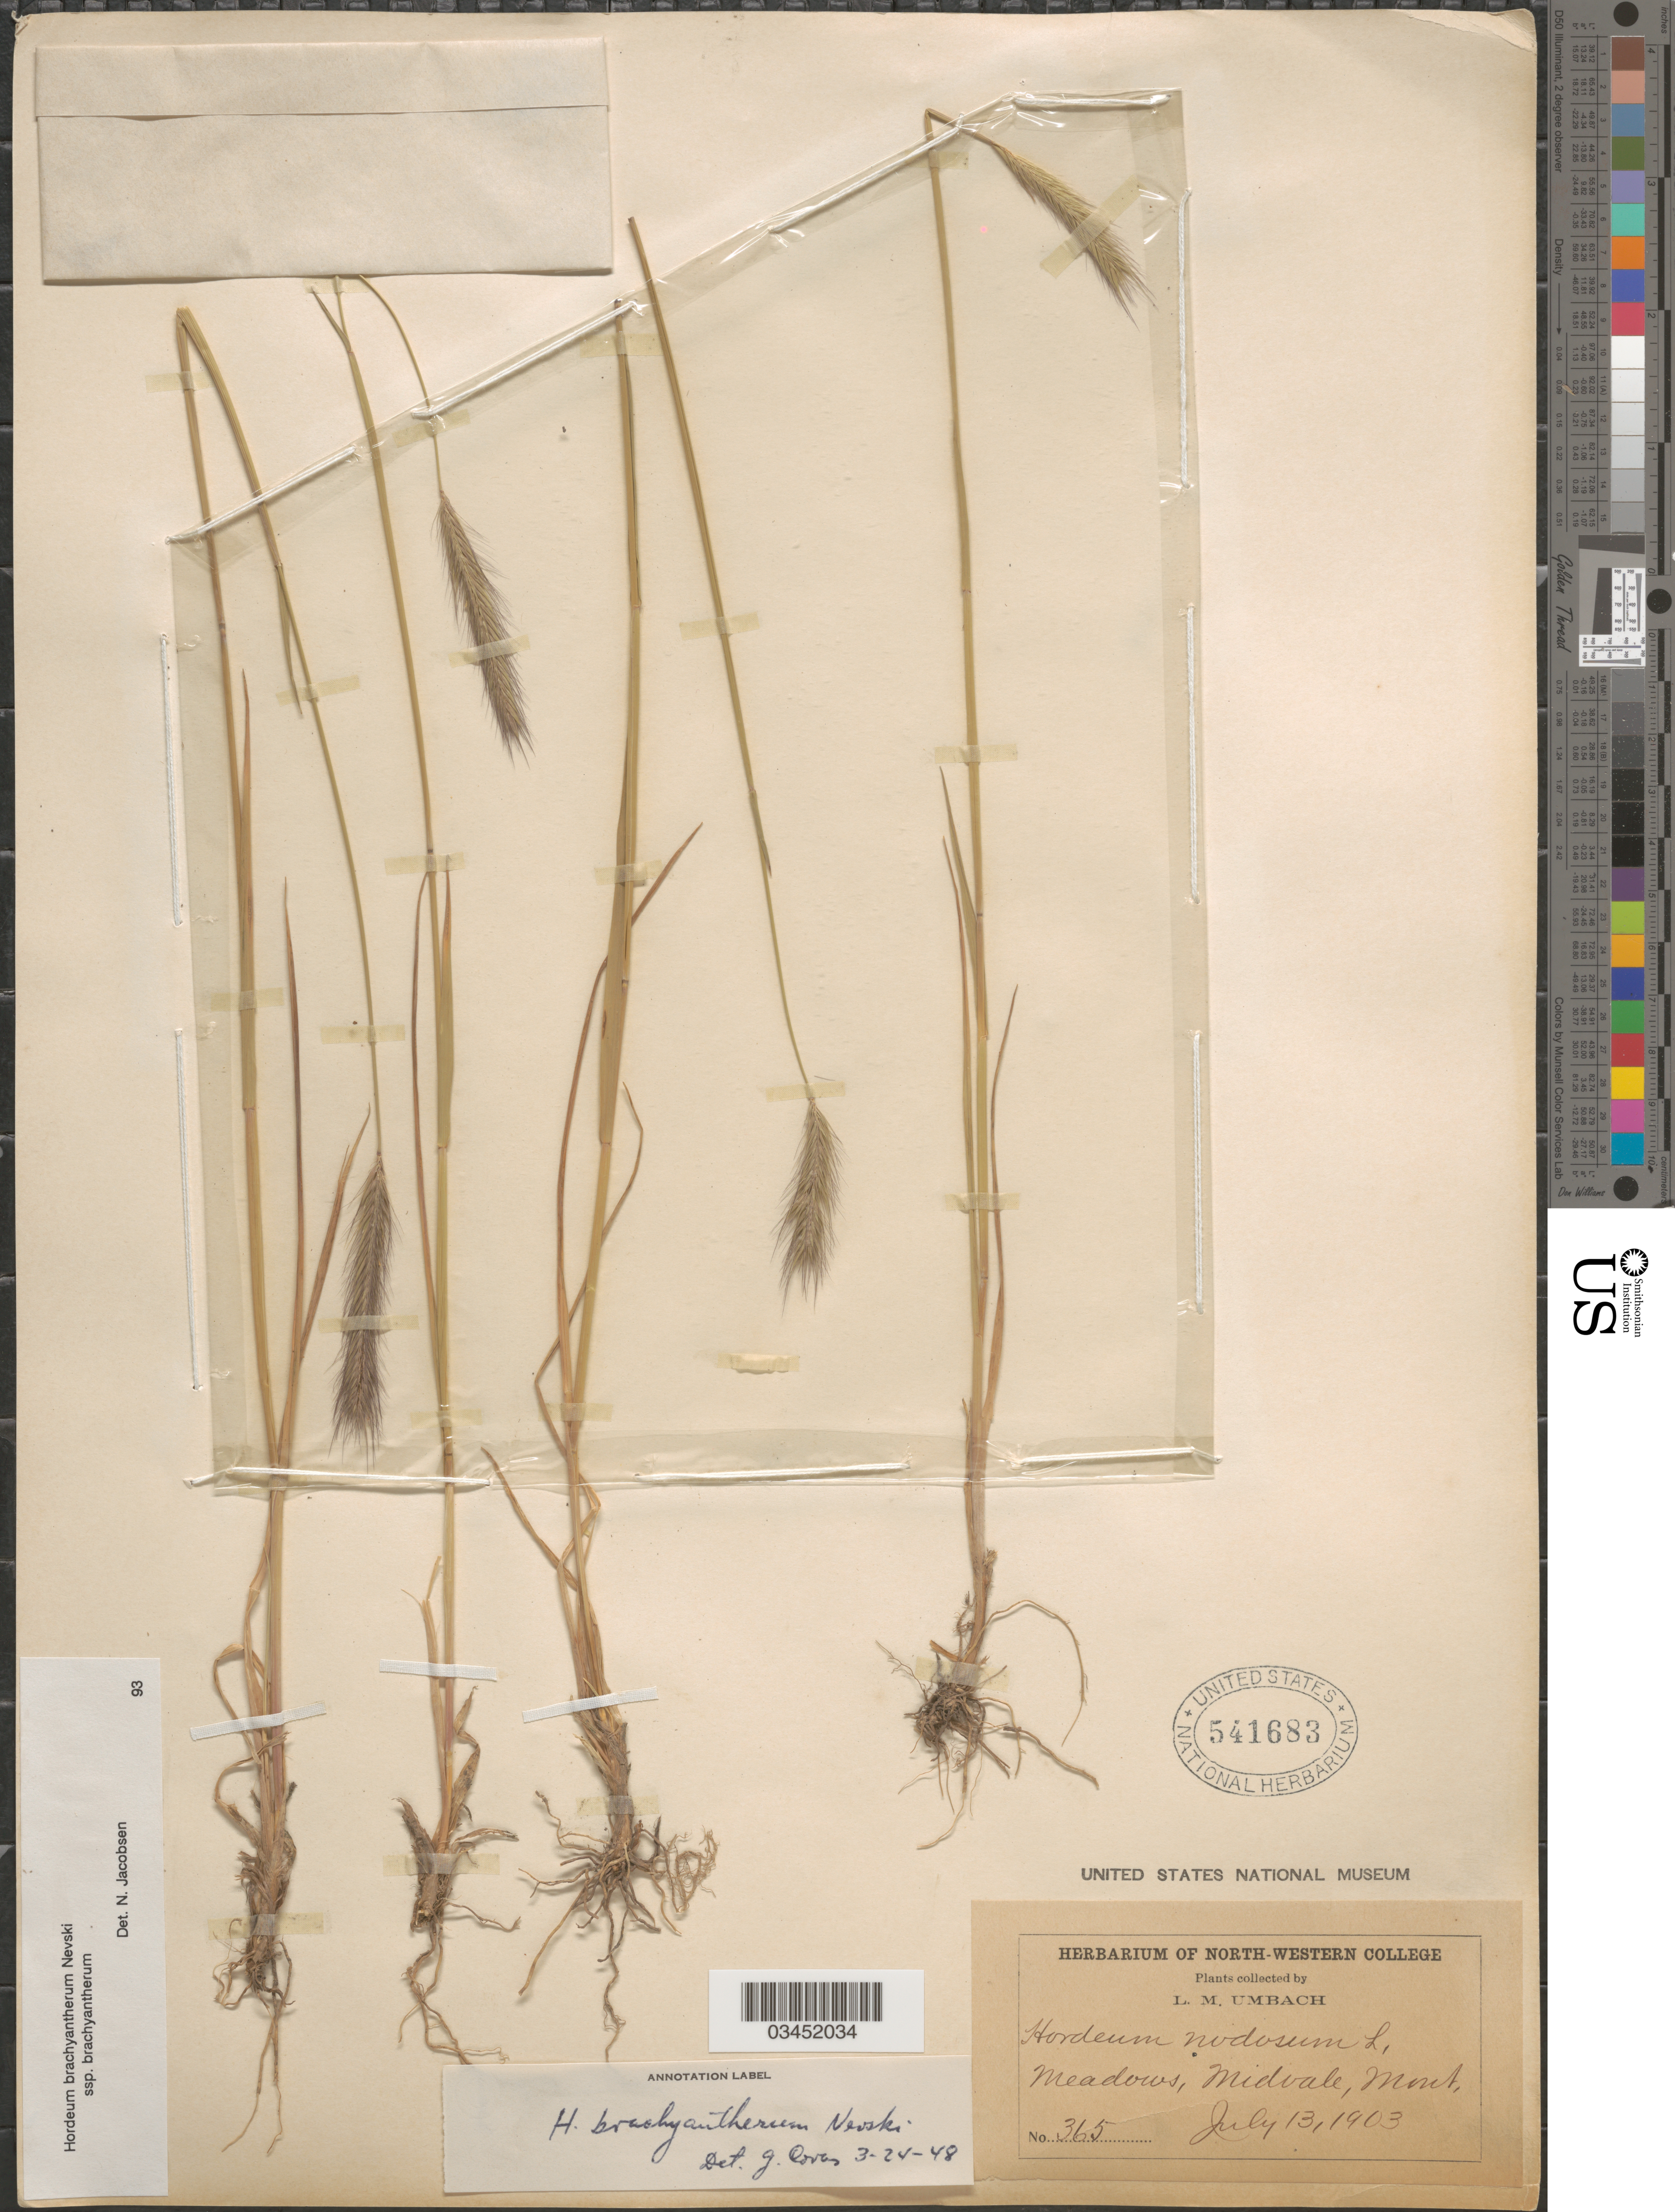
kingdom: Plantae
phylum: Tracheophyta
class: Liliopsida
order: Poales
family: Poaceae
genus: Hordeum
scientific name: Hordeum brachyantherum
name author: Nevski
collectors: L. M. Umbach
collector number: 365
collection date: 1903-07-13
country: United States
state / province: Montana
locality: Meadows, Midvale.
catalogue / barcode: US 541683